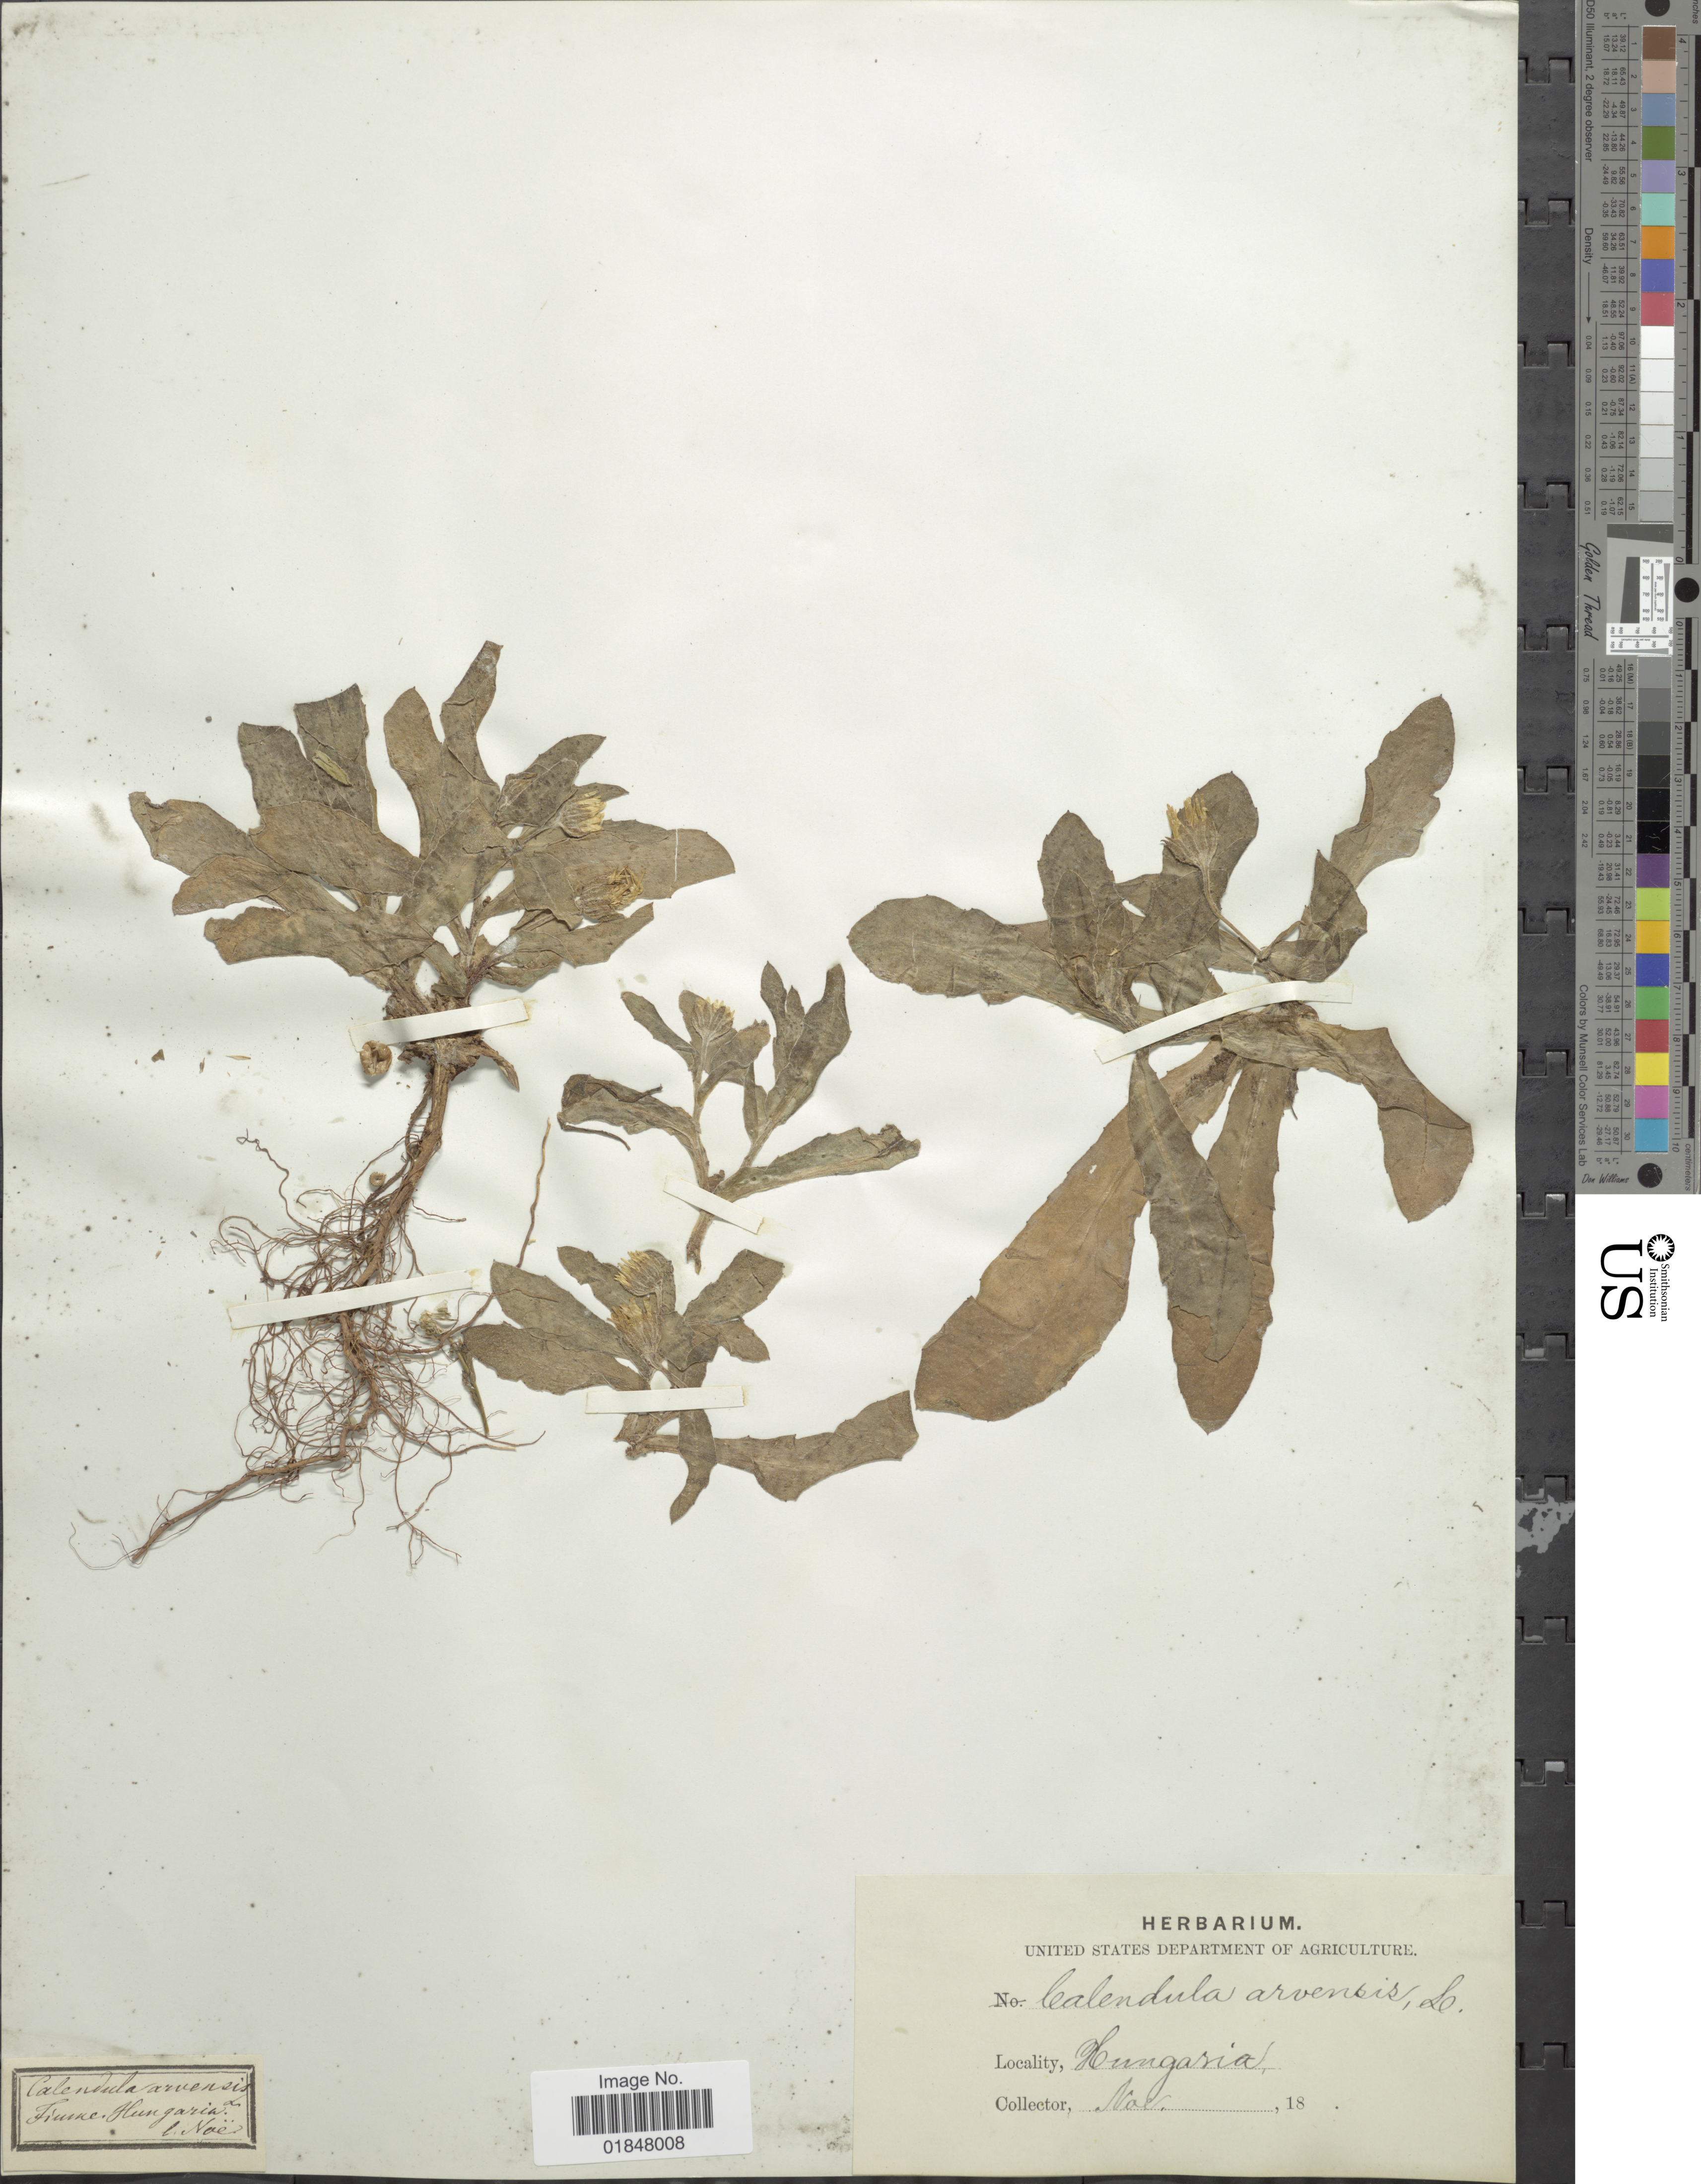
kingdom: Plantae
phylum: Tracheophyta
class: Magnoliopsida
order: Asterales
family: Asteraceae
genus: Calendula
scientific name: Calendula arvensis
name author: L.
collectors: Noë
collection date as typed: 18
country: Hungary